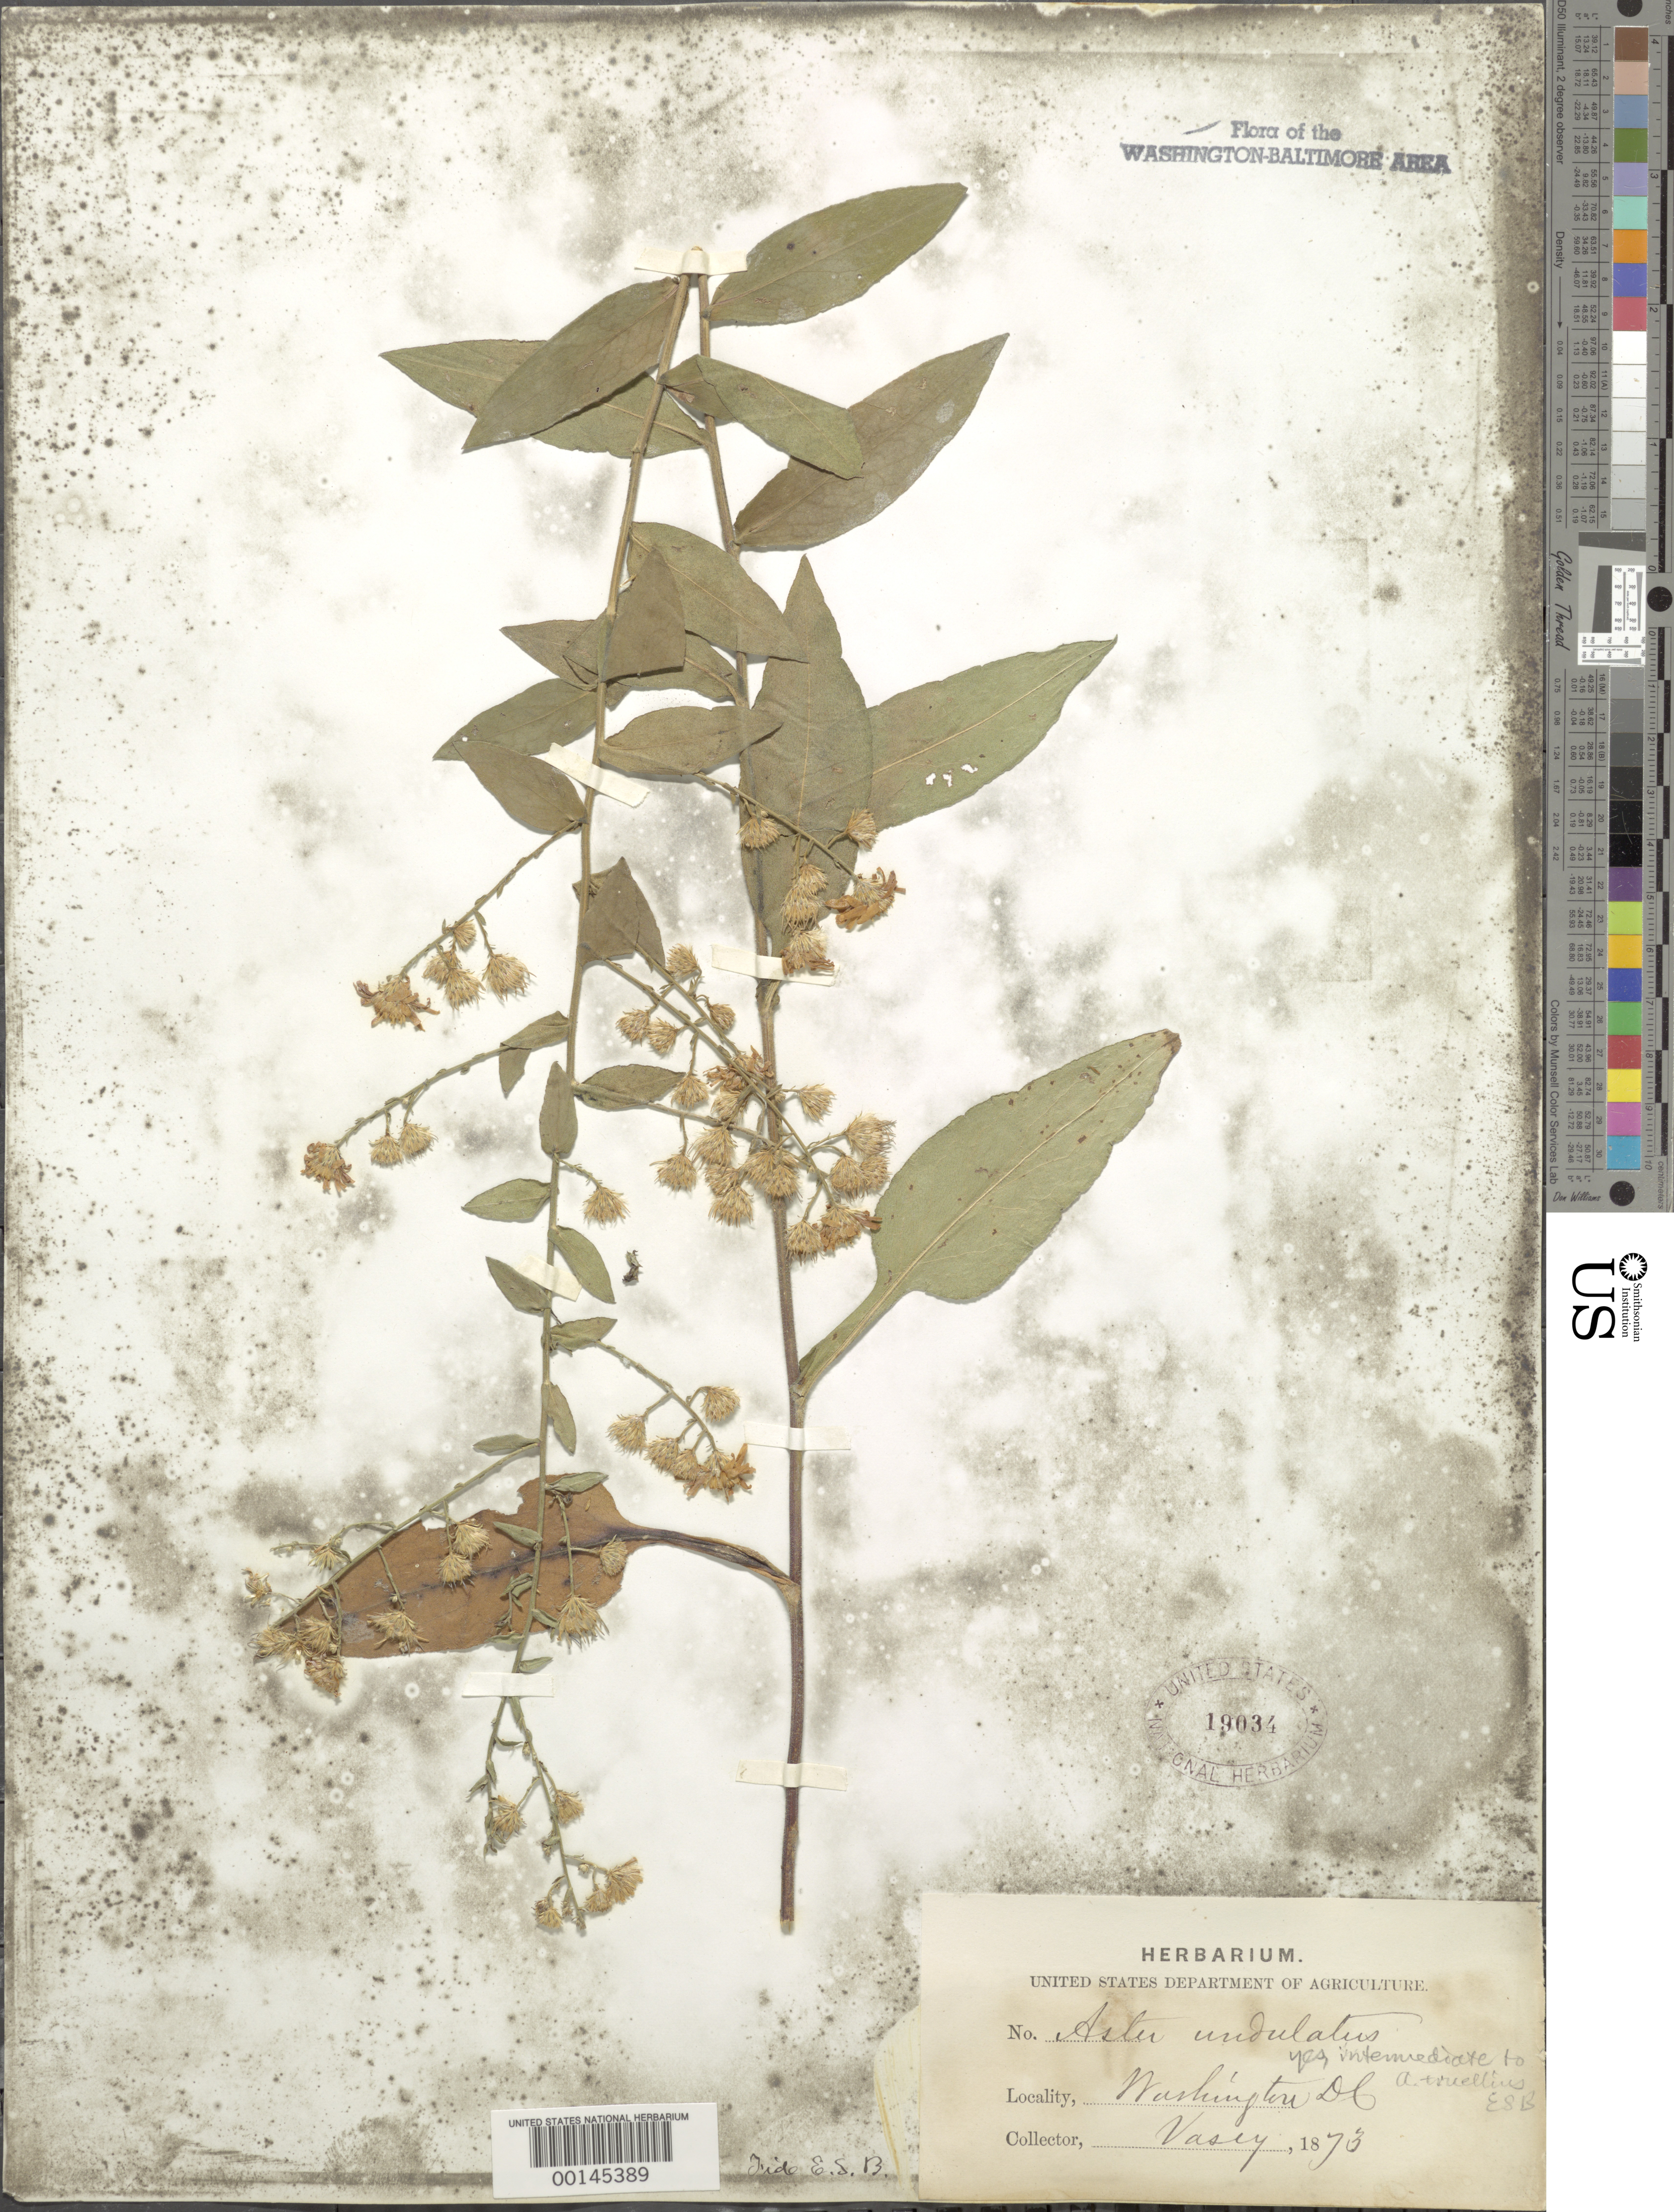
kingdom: Plantae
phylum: Tracheophyta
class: Magnoliopsida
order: Asterales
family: Asteraceae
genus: Symphyotrichum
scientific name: Symphyotrichum undulatum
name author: (L.) G.L. Nesom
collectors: G. Vasey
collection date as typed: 1873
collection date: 1873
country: United States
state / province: District of Columbia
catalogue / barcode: US 19034